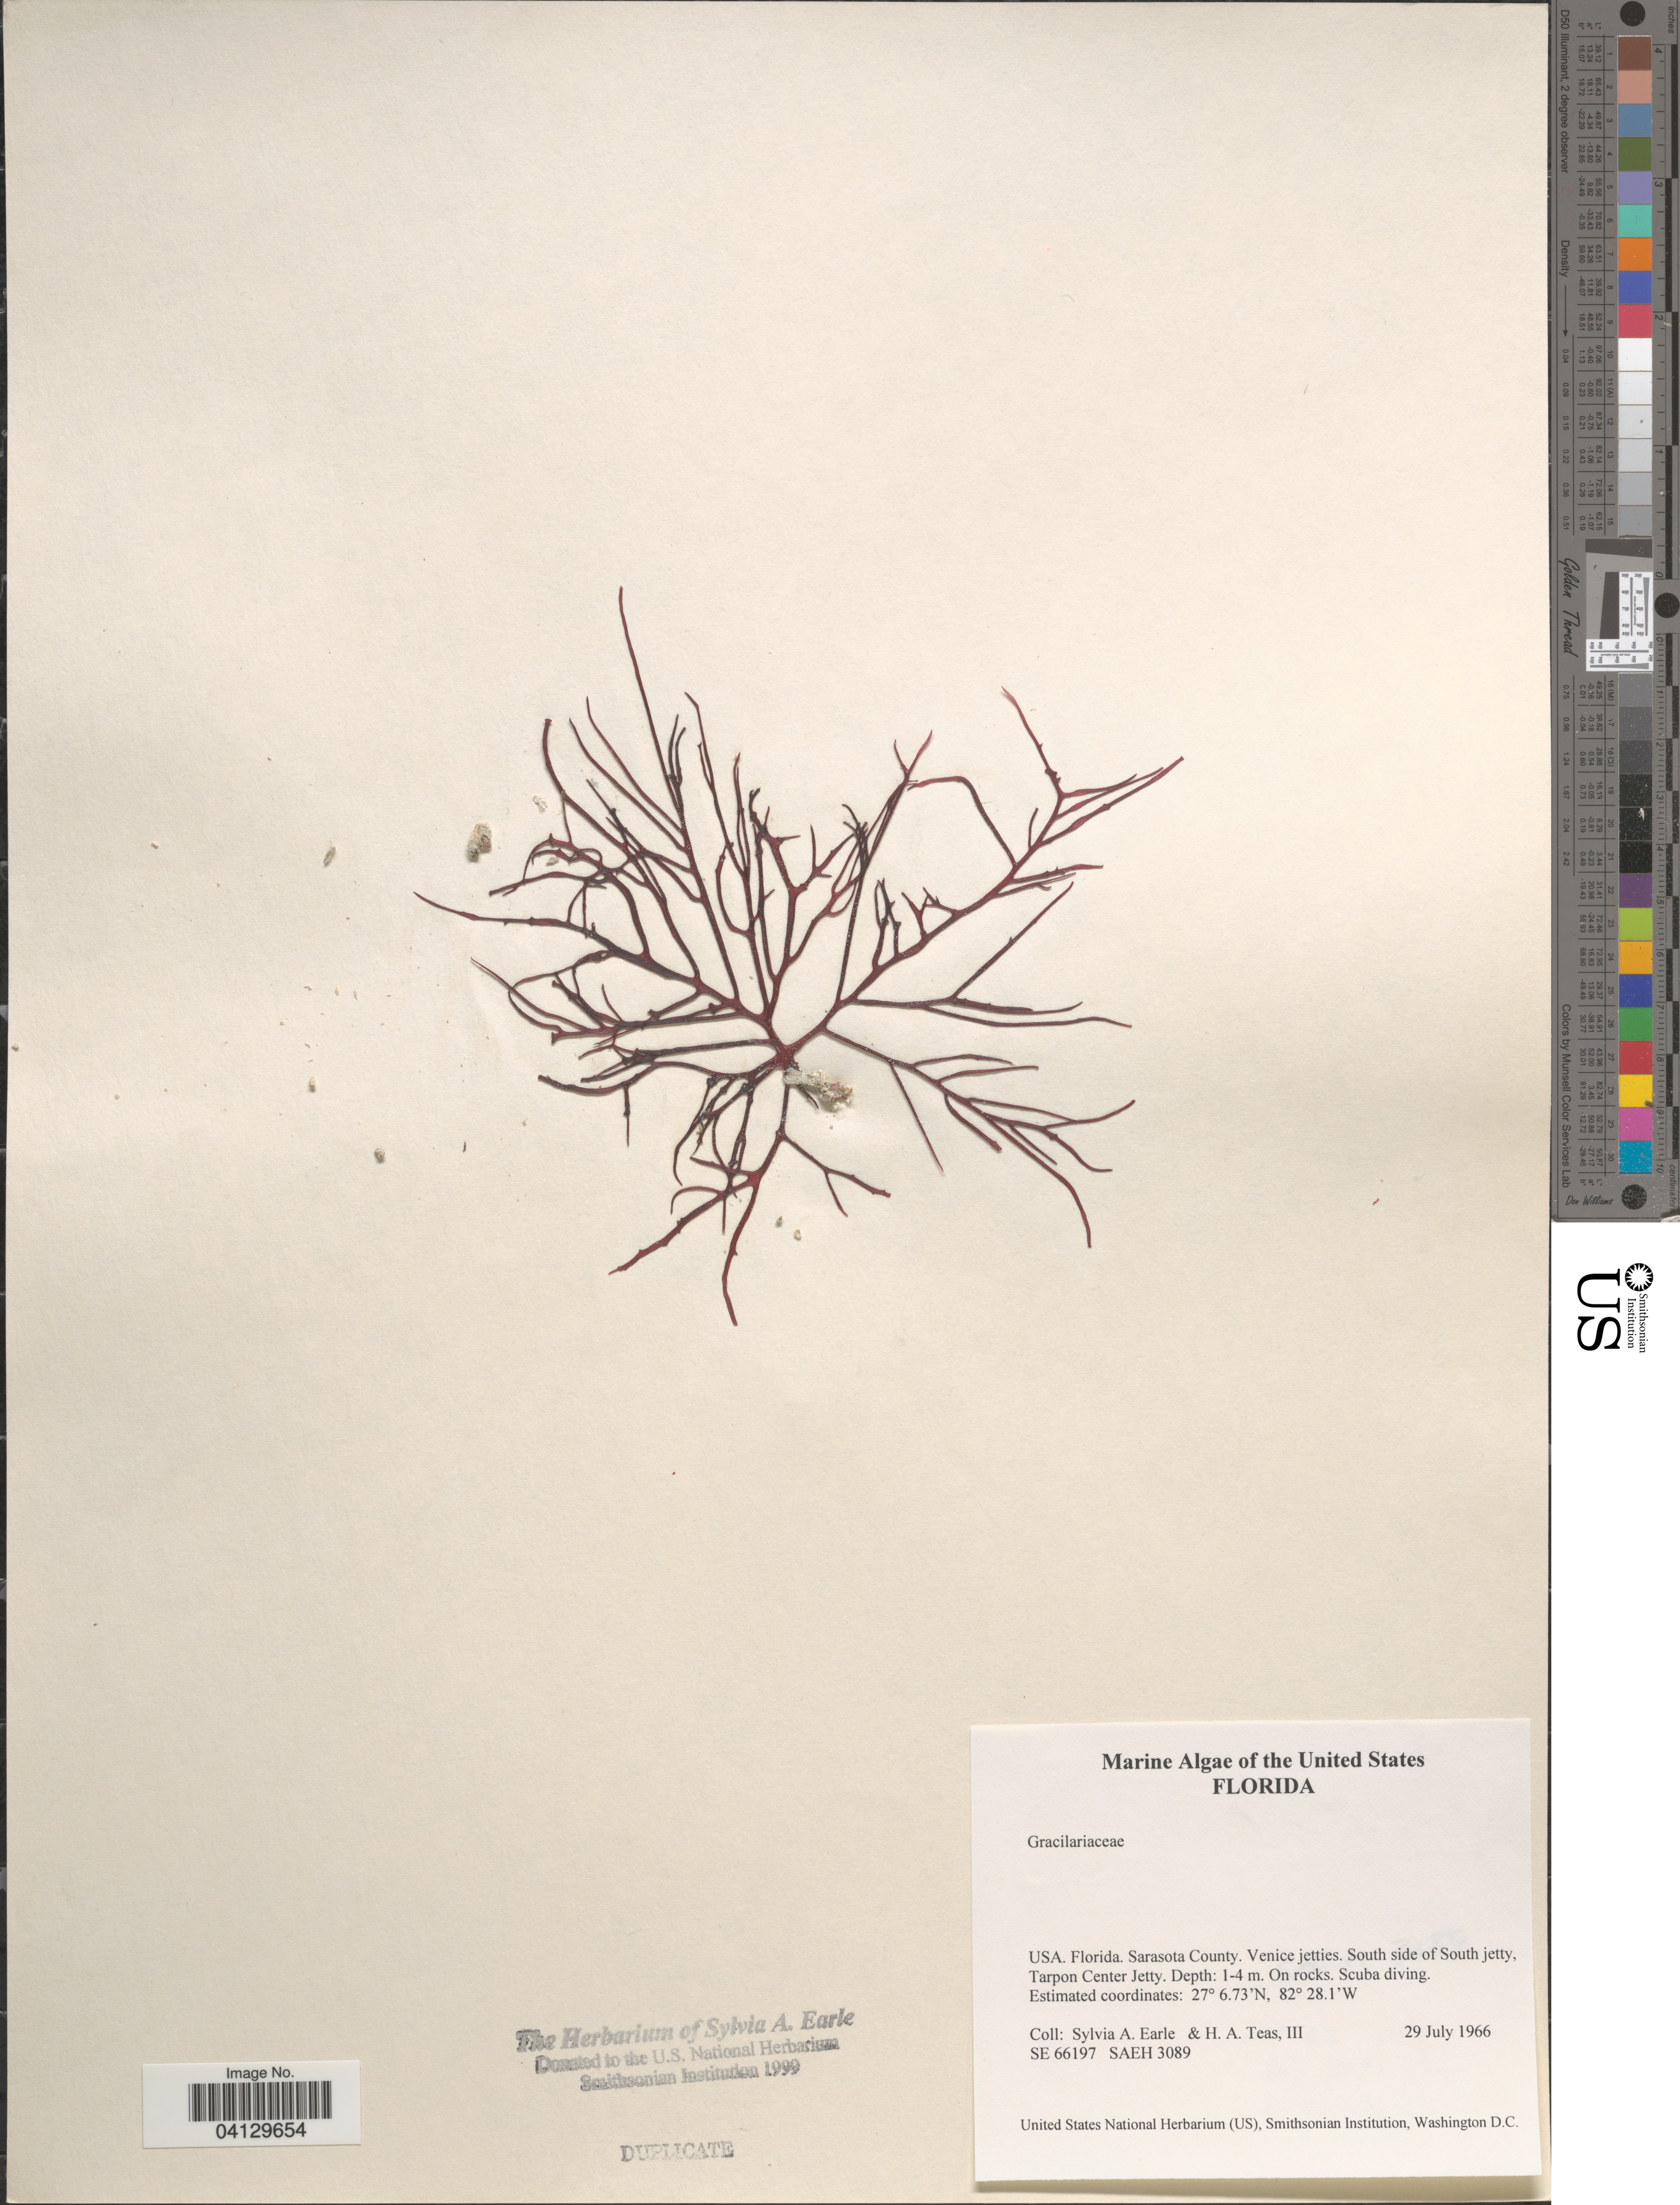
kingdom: Plantae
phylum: Rhodophyta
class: Florideophyceae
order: Corallinales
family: Corallinaceae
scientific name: Crustose Coralline Algae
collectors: S. A. Earle & H. Teas III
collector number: SE66197/SAEH3089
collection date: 1966-07-29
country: United States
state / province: Florida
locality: Sarasota County. Venice jetties. South side of South jetty, Tarpon Center Jetty.